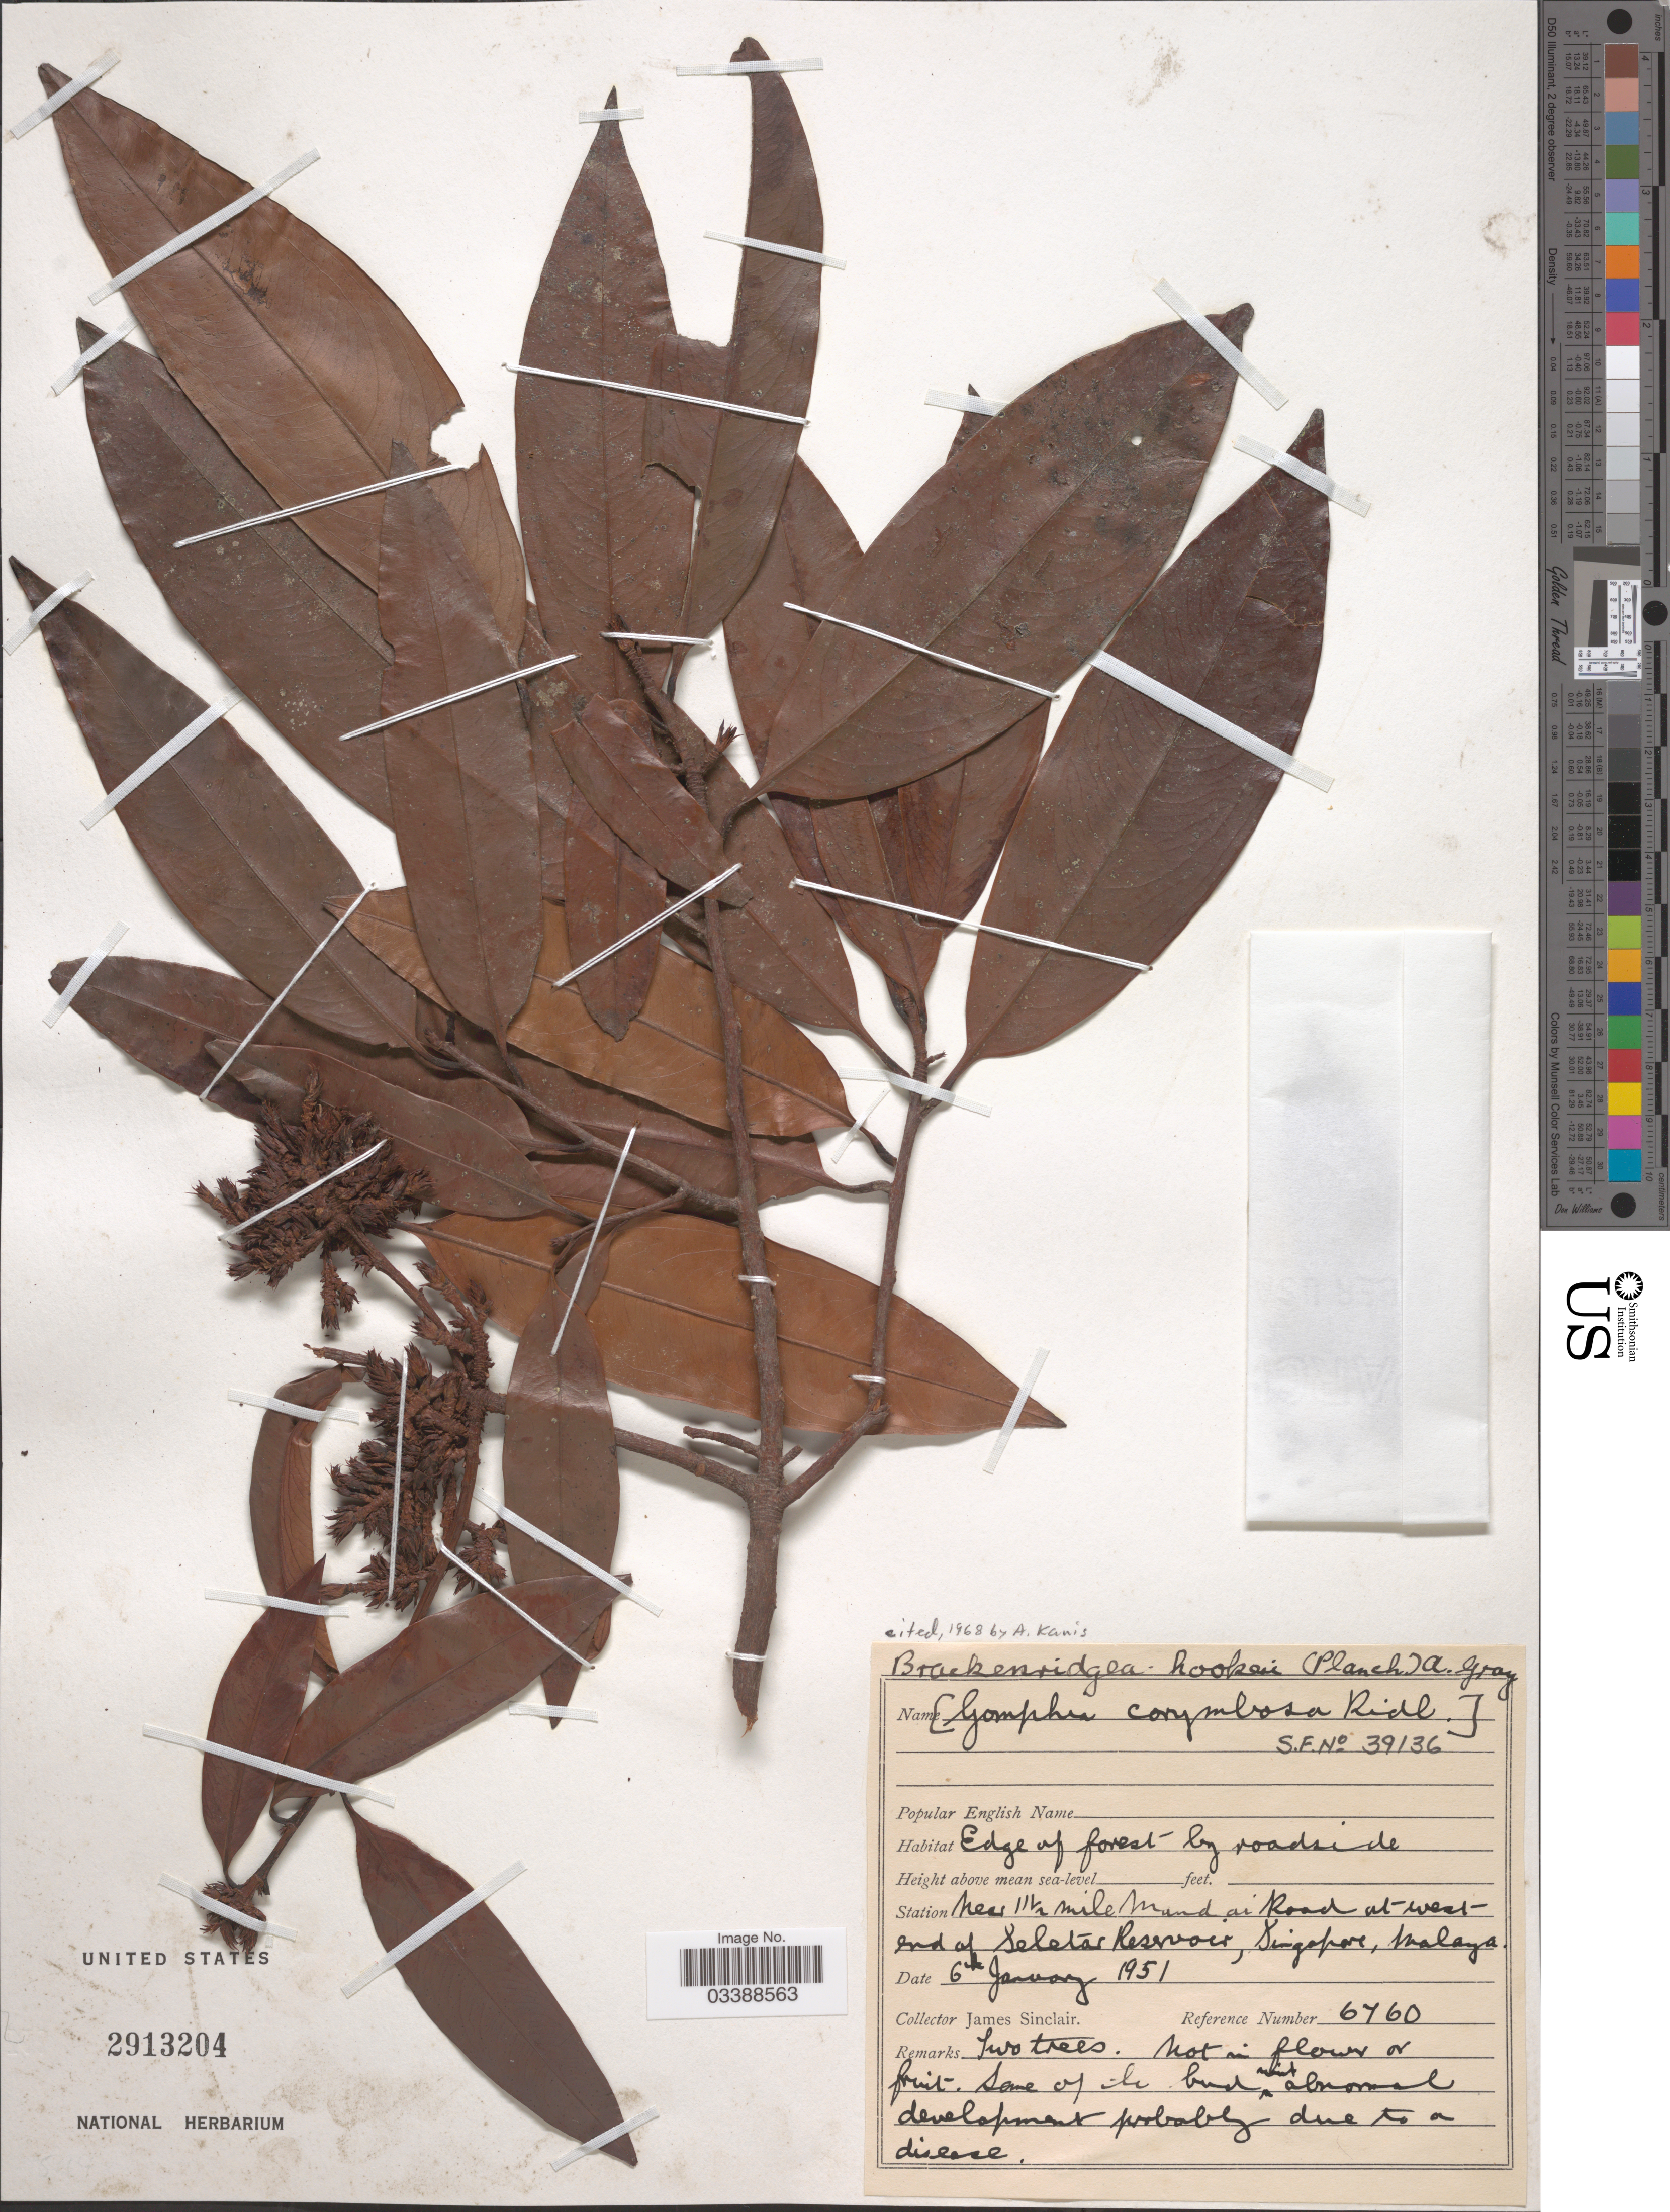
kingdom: Plantae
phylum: Tracheophyta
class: Magnoliopsida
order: Malpighiales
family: Ochnaceae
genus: Brackenridgea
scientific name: Brackenridgea hookeri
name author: A. Gray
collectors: J. Sinclair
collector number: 6760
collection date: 1951-01-06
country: Singapore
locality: Station near 11½ mile Mandai Road at west end of Seletar Reserboir, Malaya.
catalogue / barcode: US 2913204